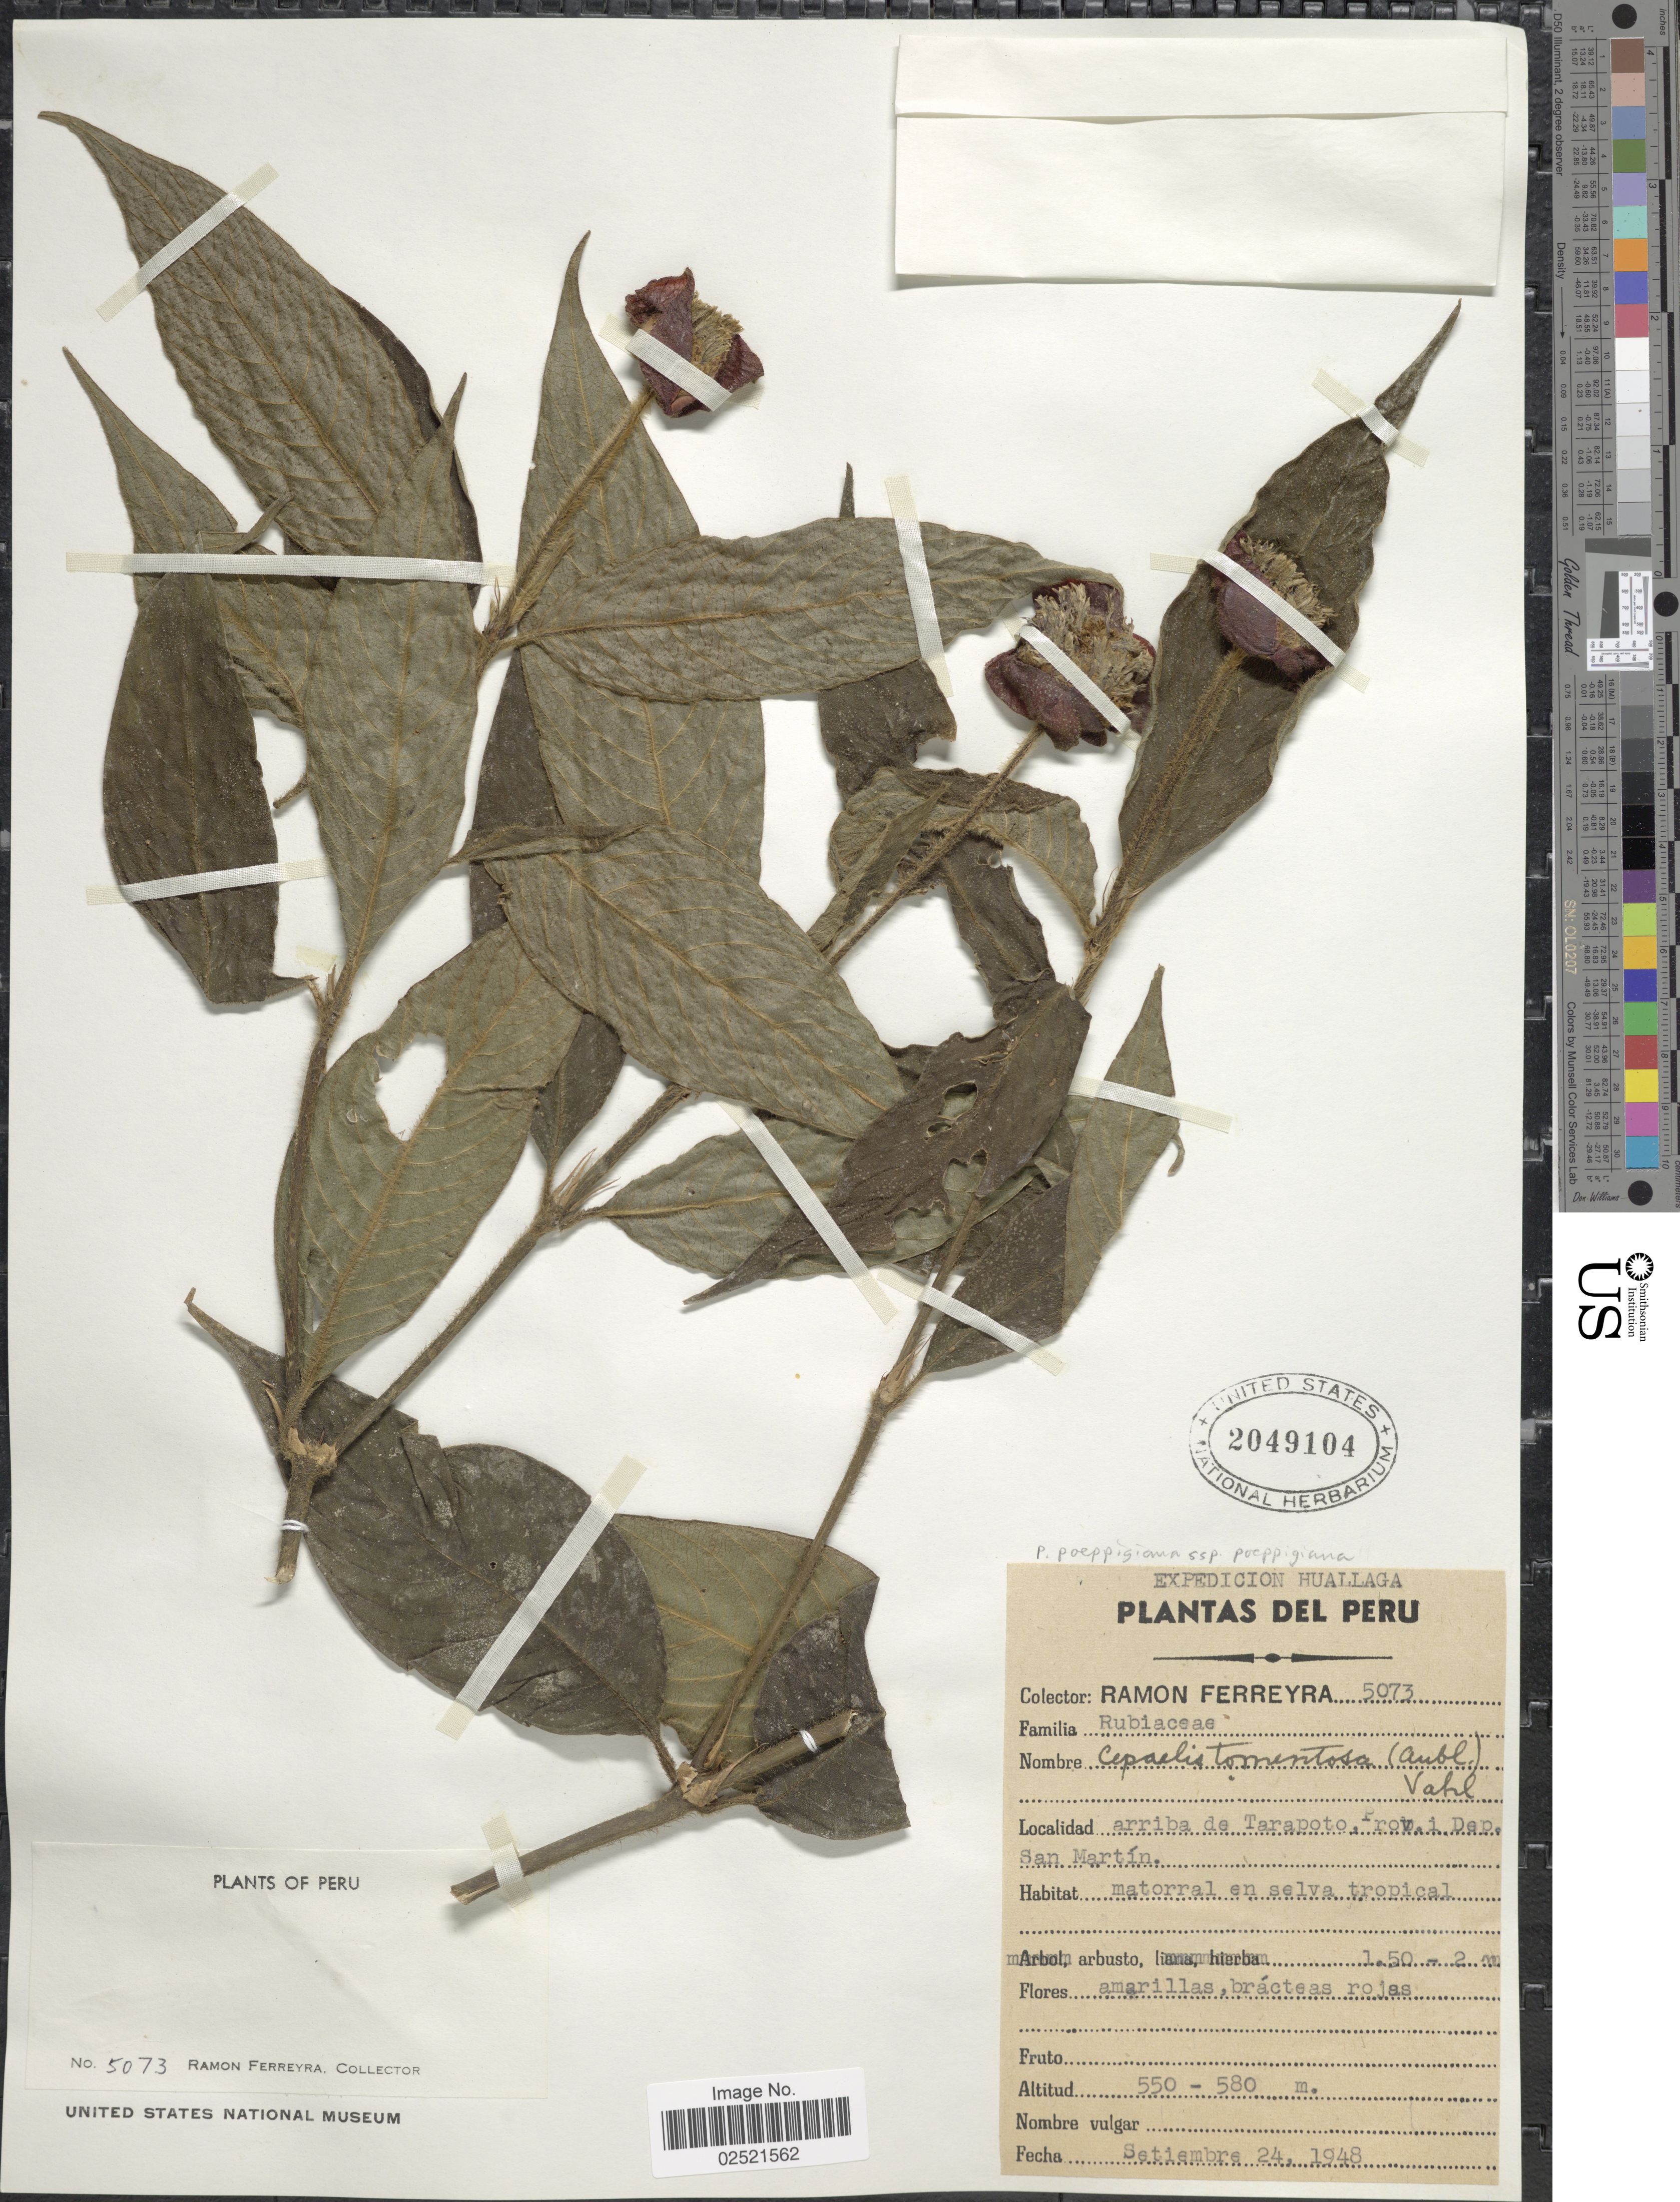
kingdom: Plantae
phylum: Tracheophyta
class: Magnoliopsida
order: Gentianales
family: Rubiaceae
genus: Psychotria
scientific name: Psychotria poeppigiana subsp. poeppigiana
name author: Müll. Arg.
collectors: R. A. Ferreyra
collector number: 5073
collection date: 1948-09-24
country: Peru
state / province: San Martín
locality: Huallaga, arriba de Tarapoto.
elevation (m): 550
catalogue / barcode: US 2049104